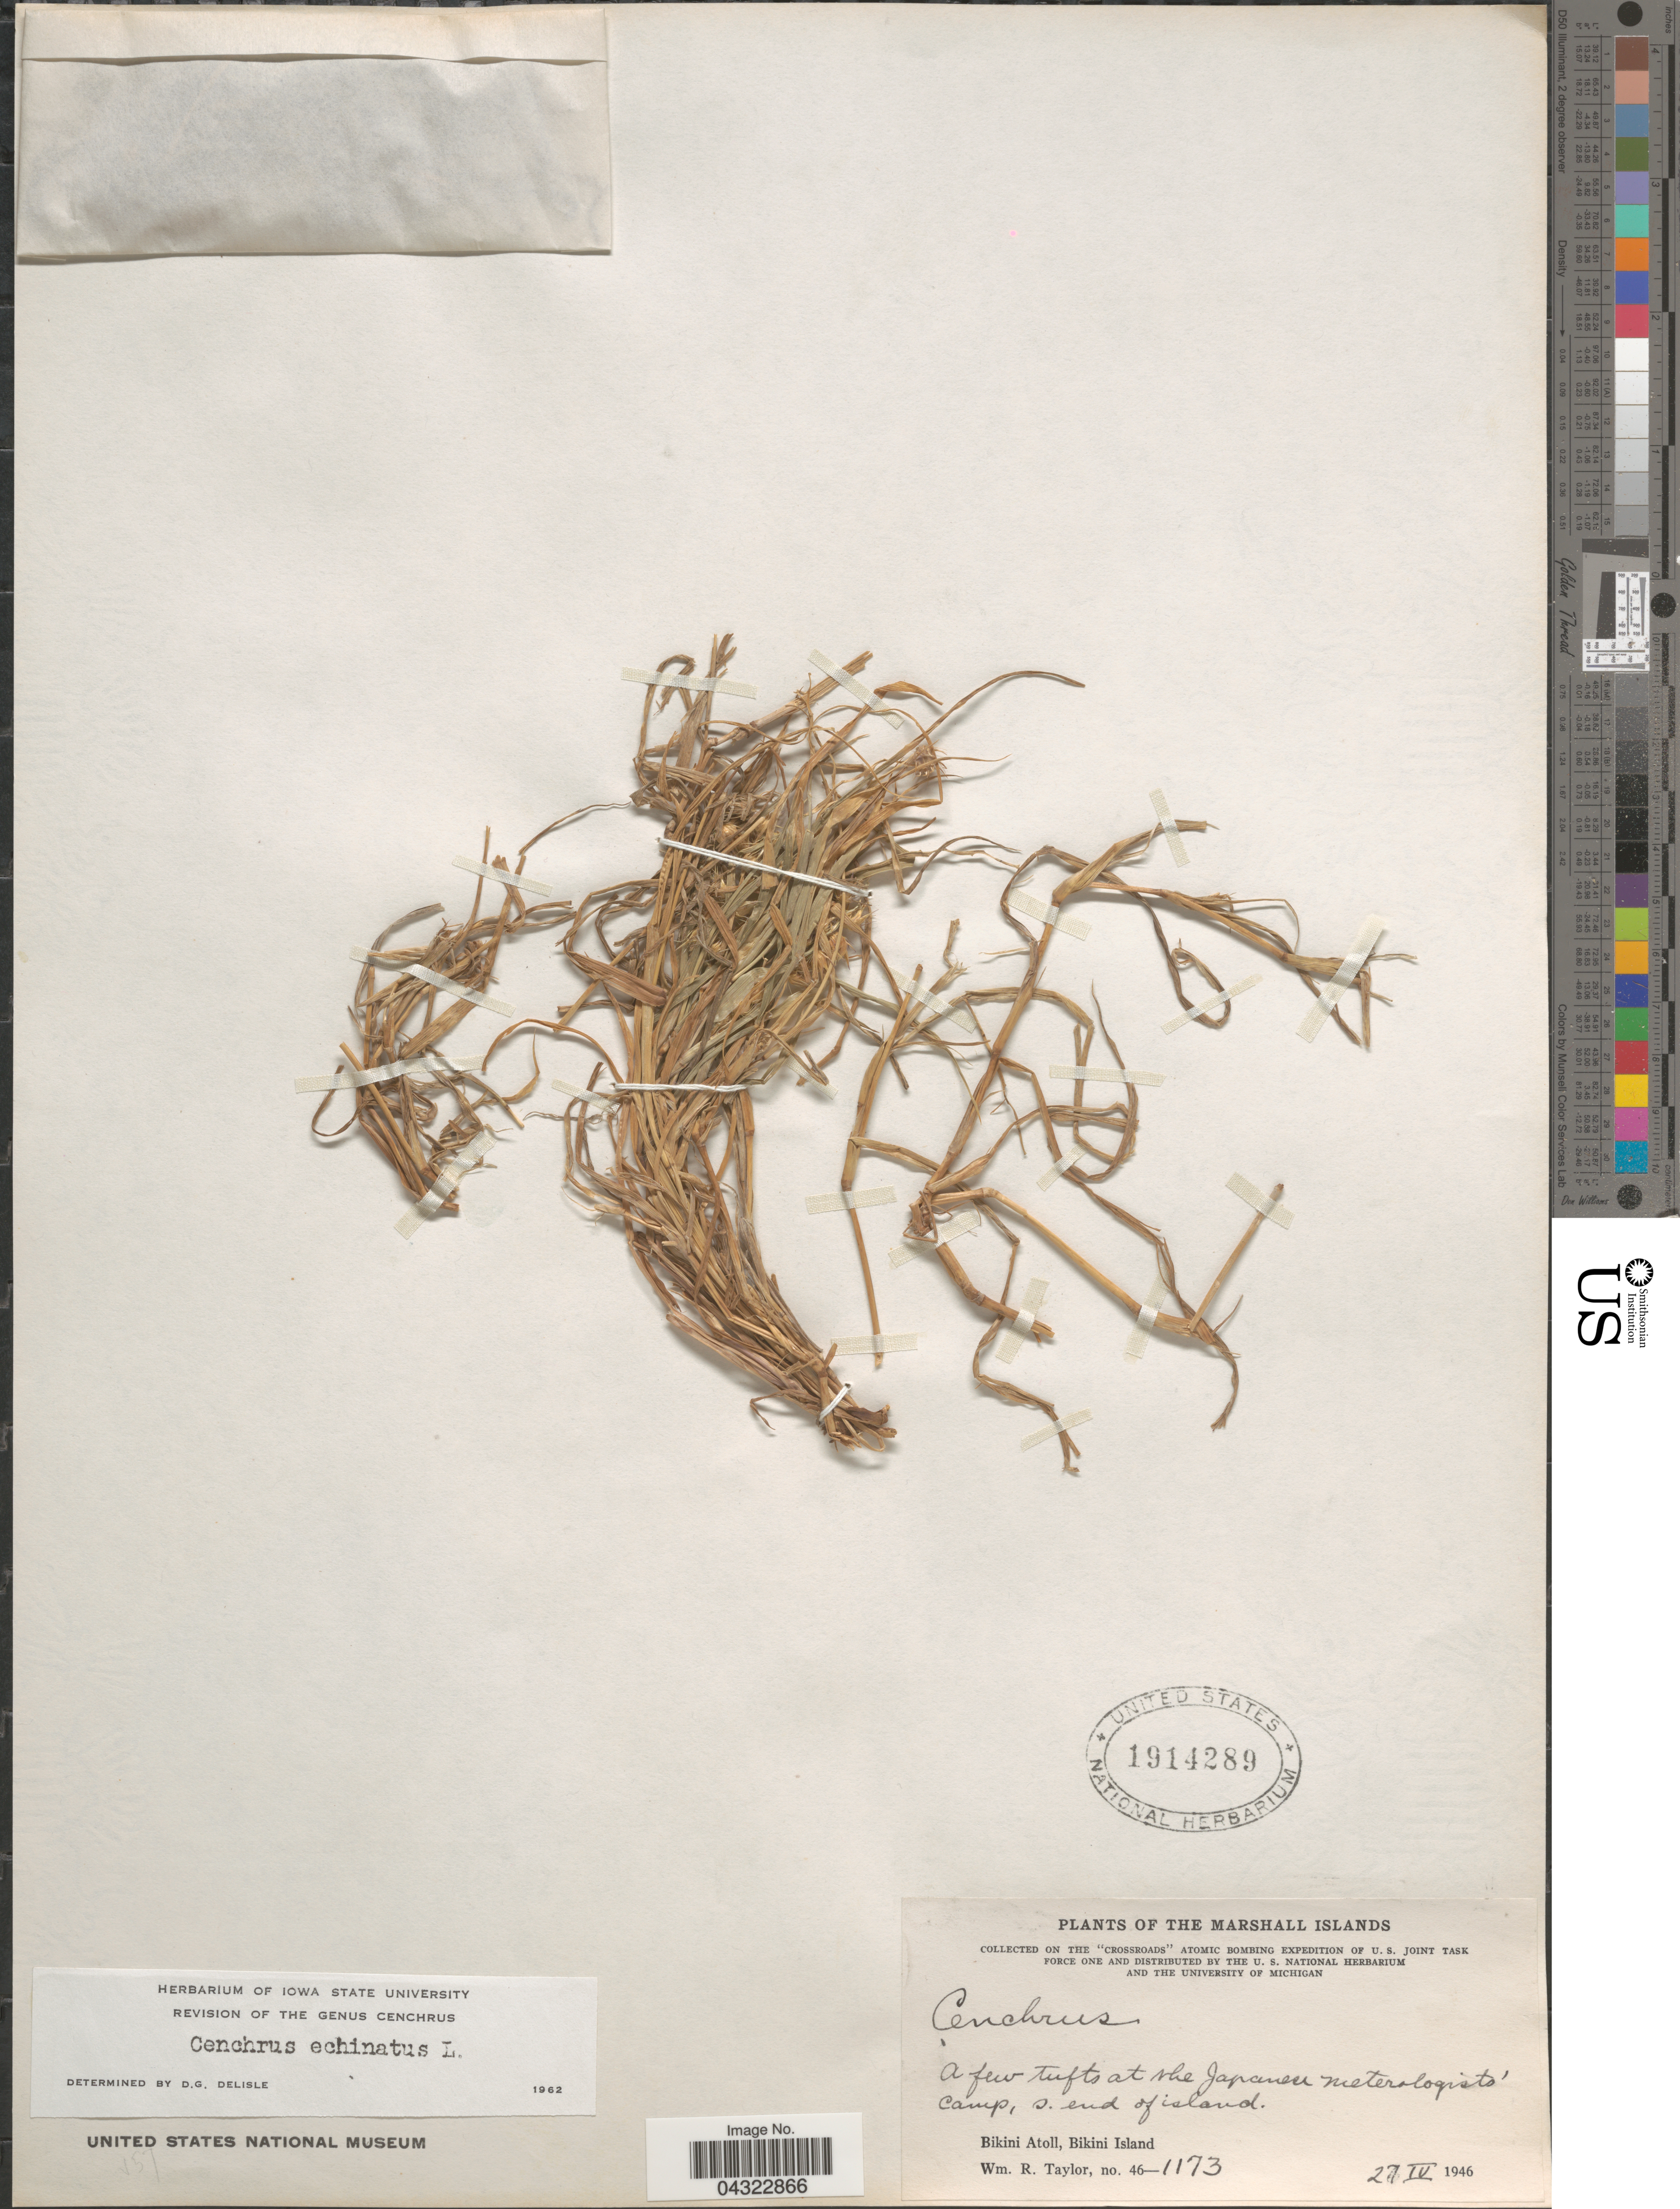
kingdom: Plantae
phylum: Tracheophyta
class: Liliopsida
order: Poales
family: Poaceae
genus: Cenchrus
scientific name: Cenchrus echinatus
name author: L.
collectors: W. R. Taylor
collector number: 46-1173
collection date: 1946-04-27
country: Marshall Islands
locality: On the "Crossroads" Atomic Bombing Expedition of U.S. Joint Task Force One. Camp, s. end of island. Bikini Atoll, Bikini Island.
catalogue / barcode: US 1914289